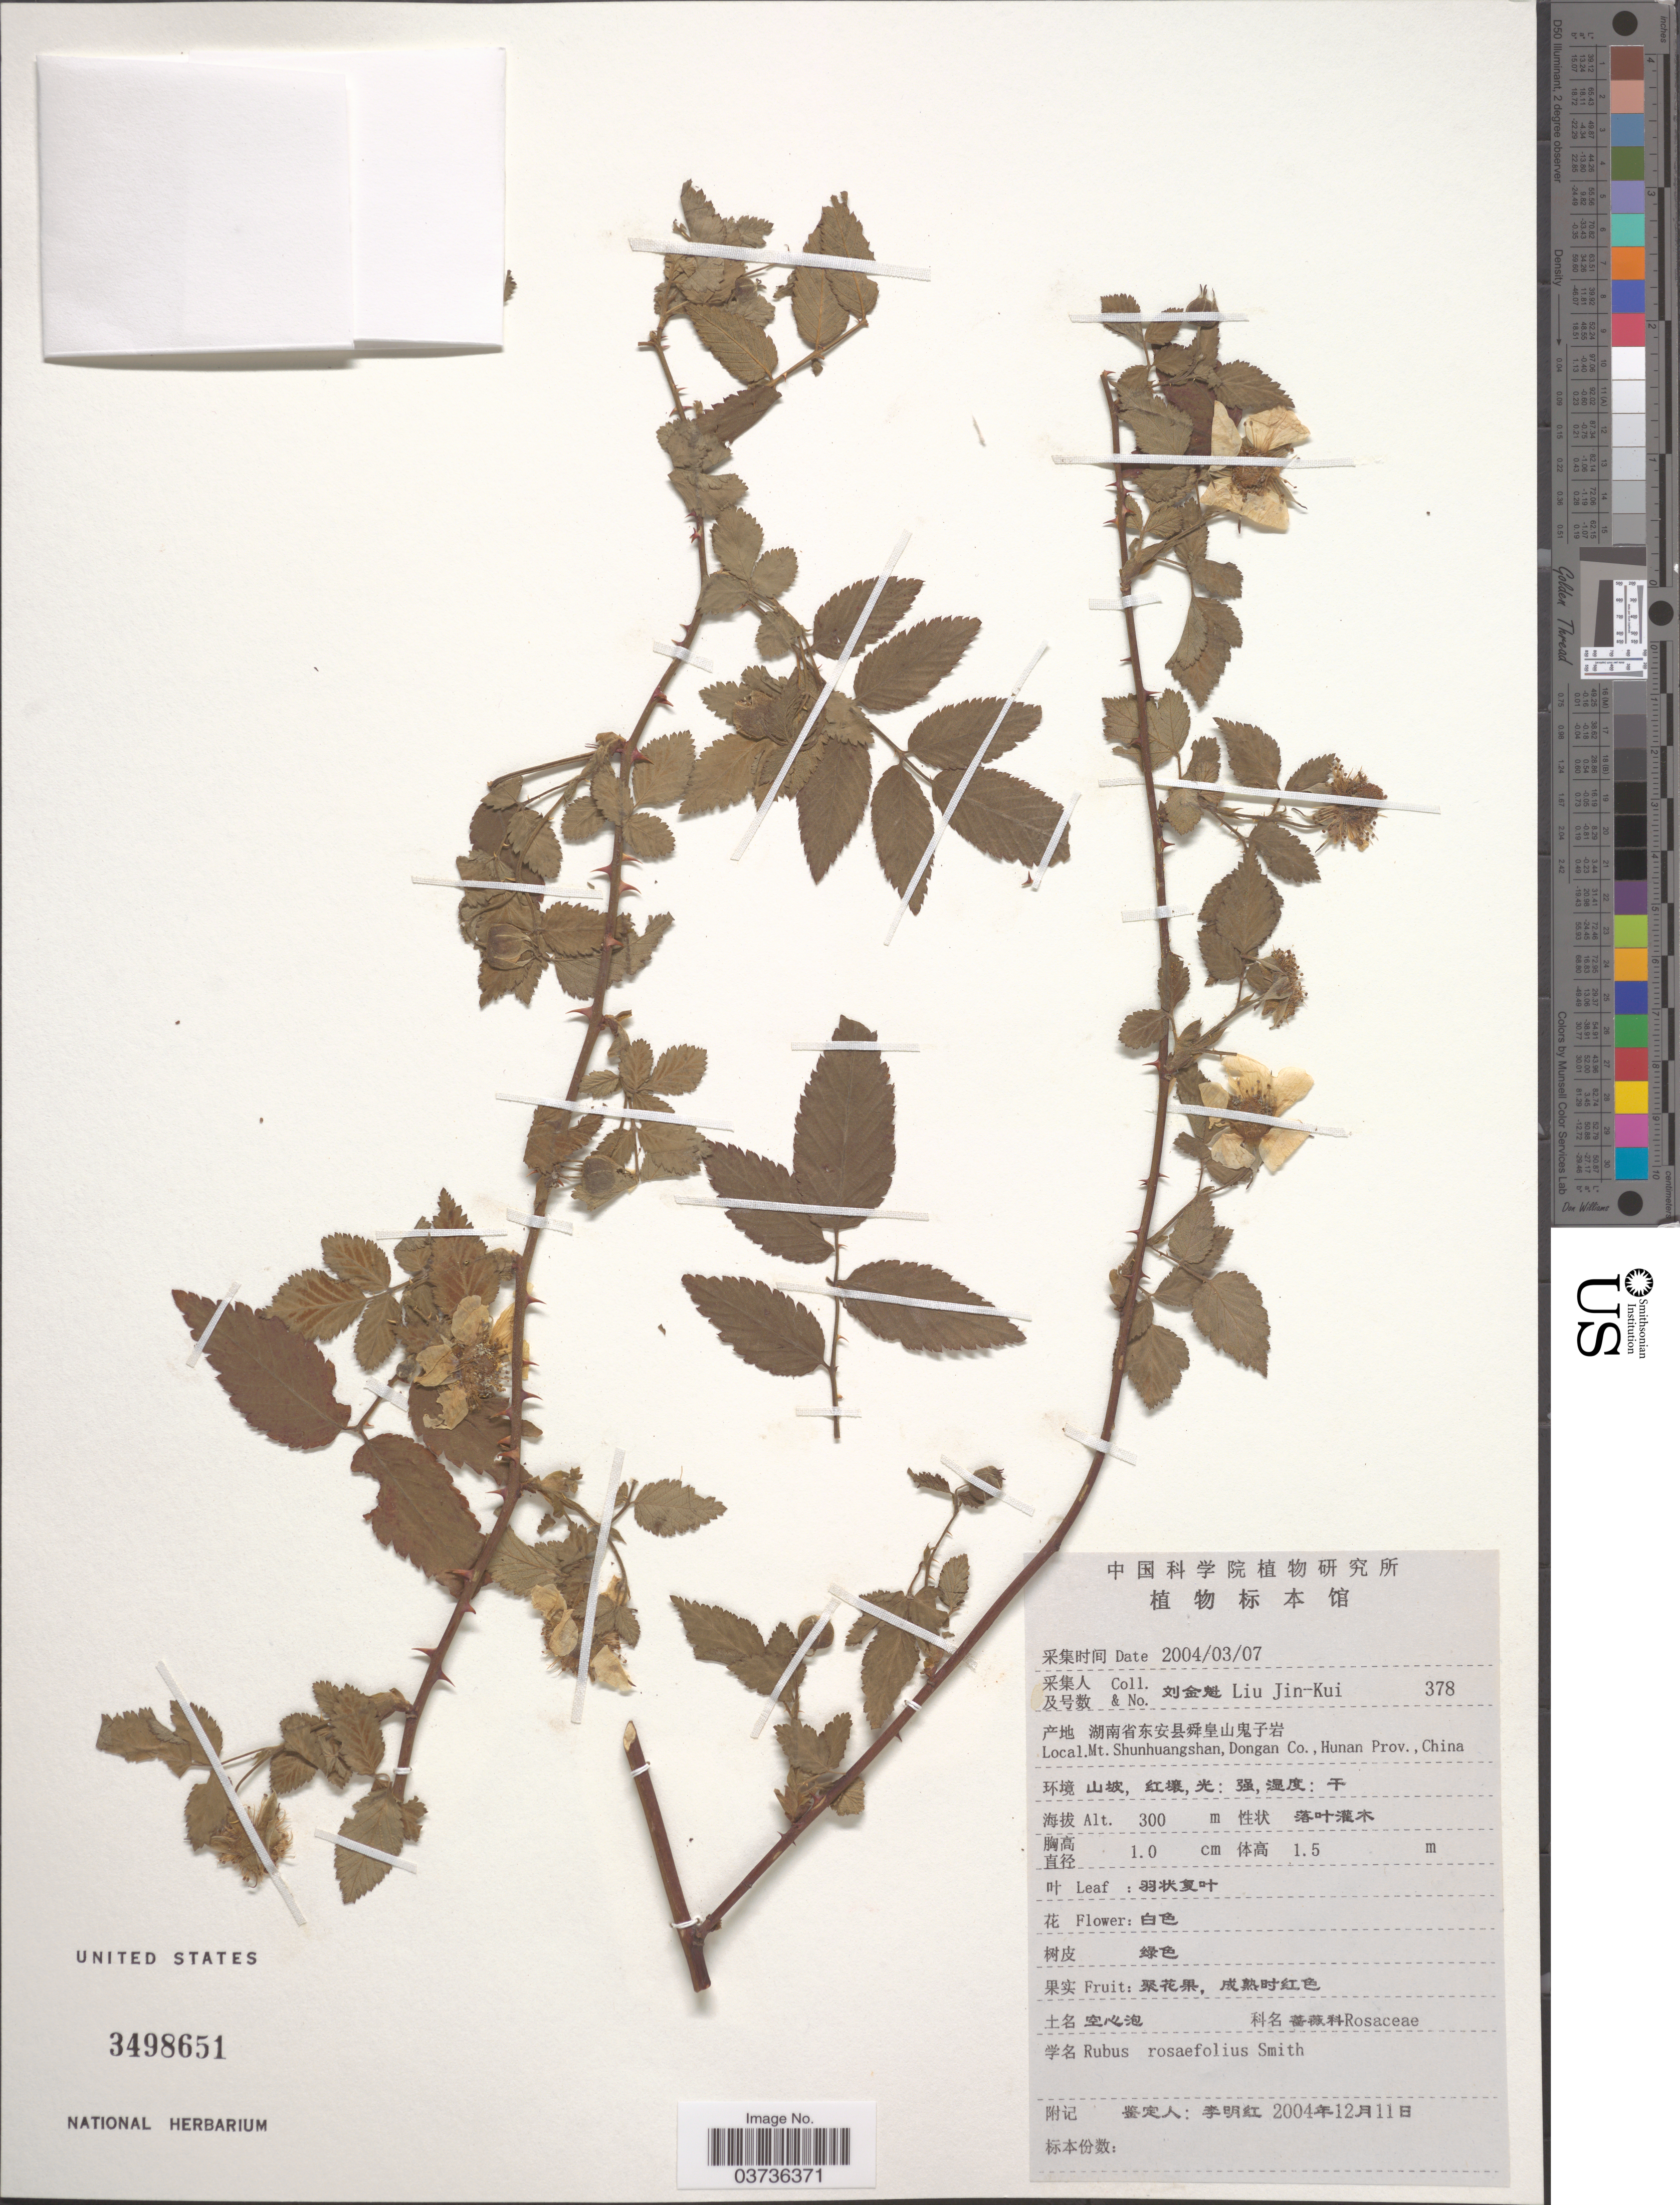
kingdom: Plantae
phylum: Tracheophyta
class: Magnoliopsida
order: Rosales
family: Rosaceae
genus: Rubus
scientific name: Rubus rosaefolius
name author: Sm.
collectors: Liu Jin-Kui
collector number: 378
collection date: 2004-03-07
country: China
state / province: Hunan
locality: Mt. Shunhuangshan, Dongan Co.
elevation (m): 300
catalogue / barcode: US 3498651